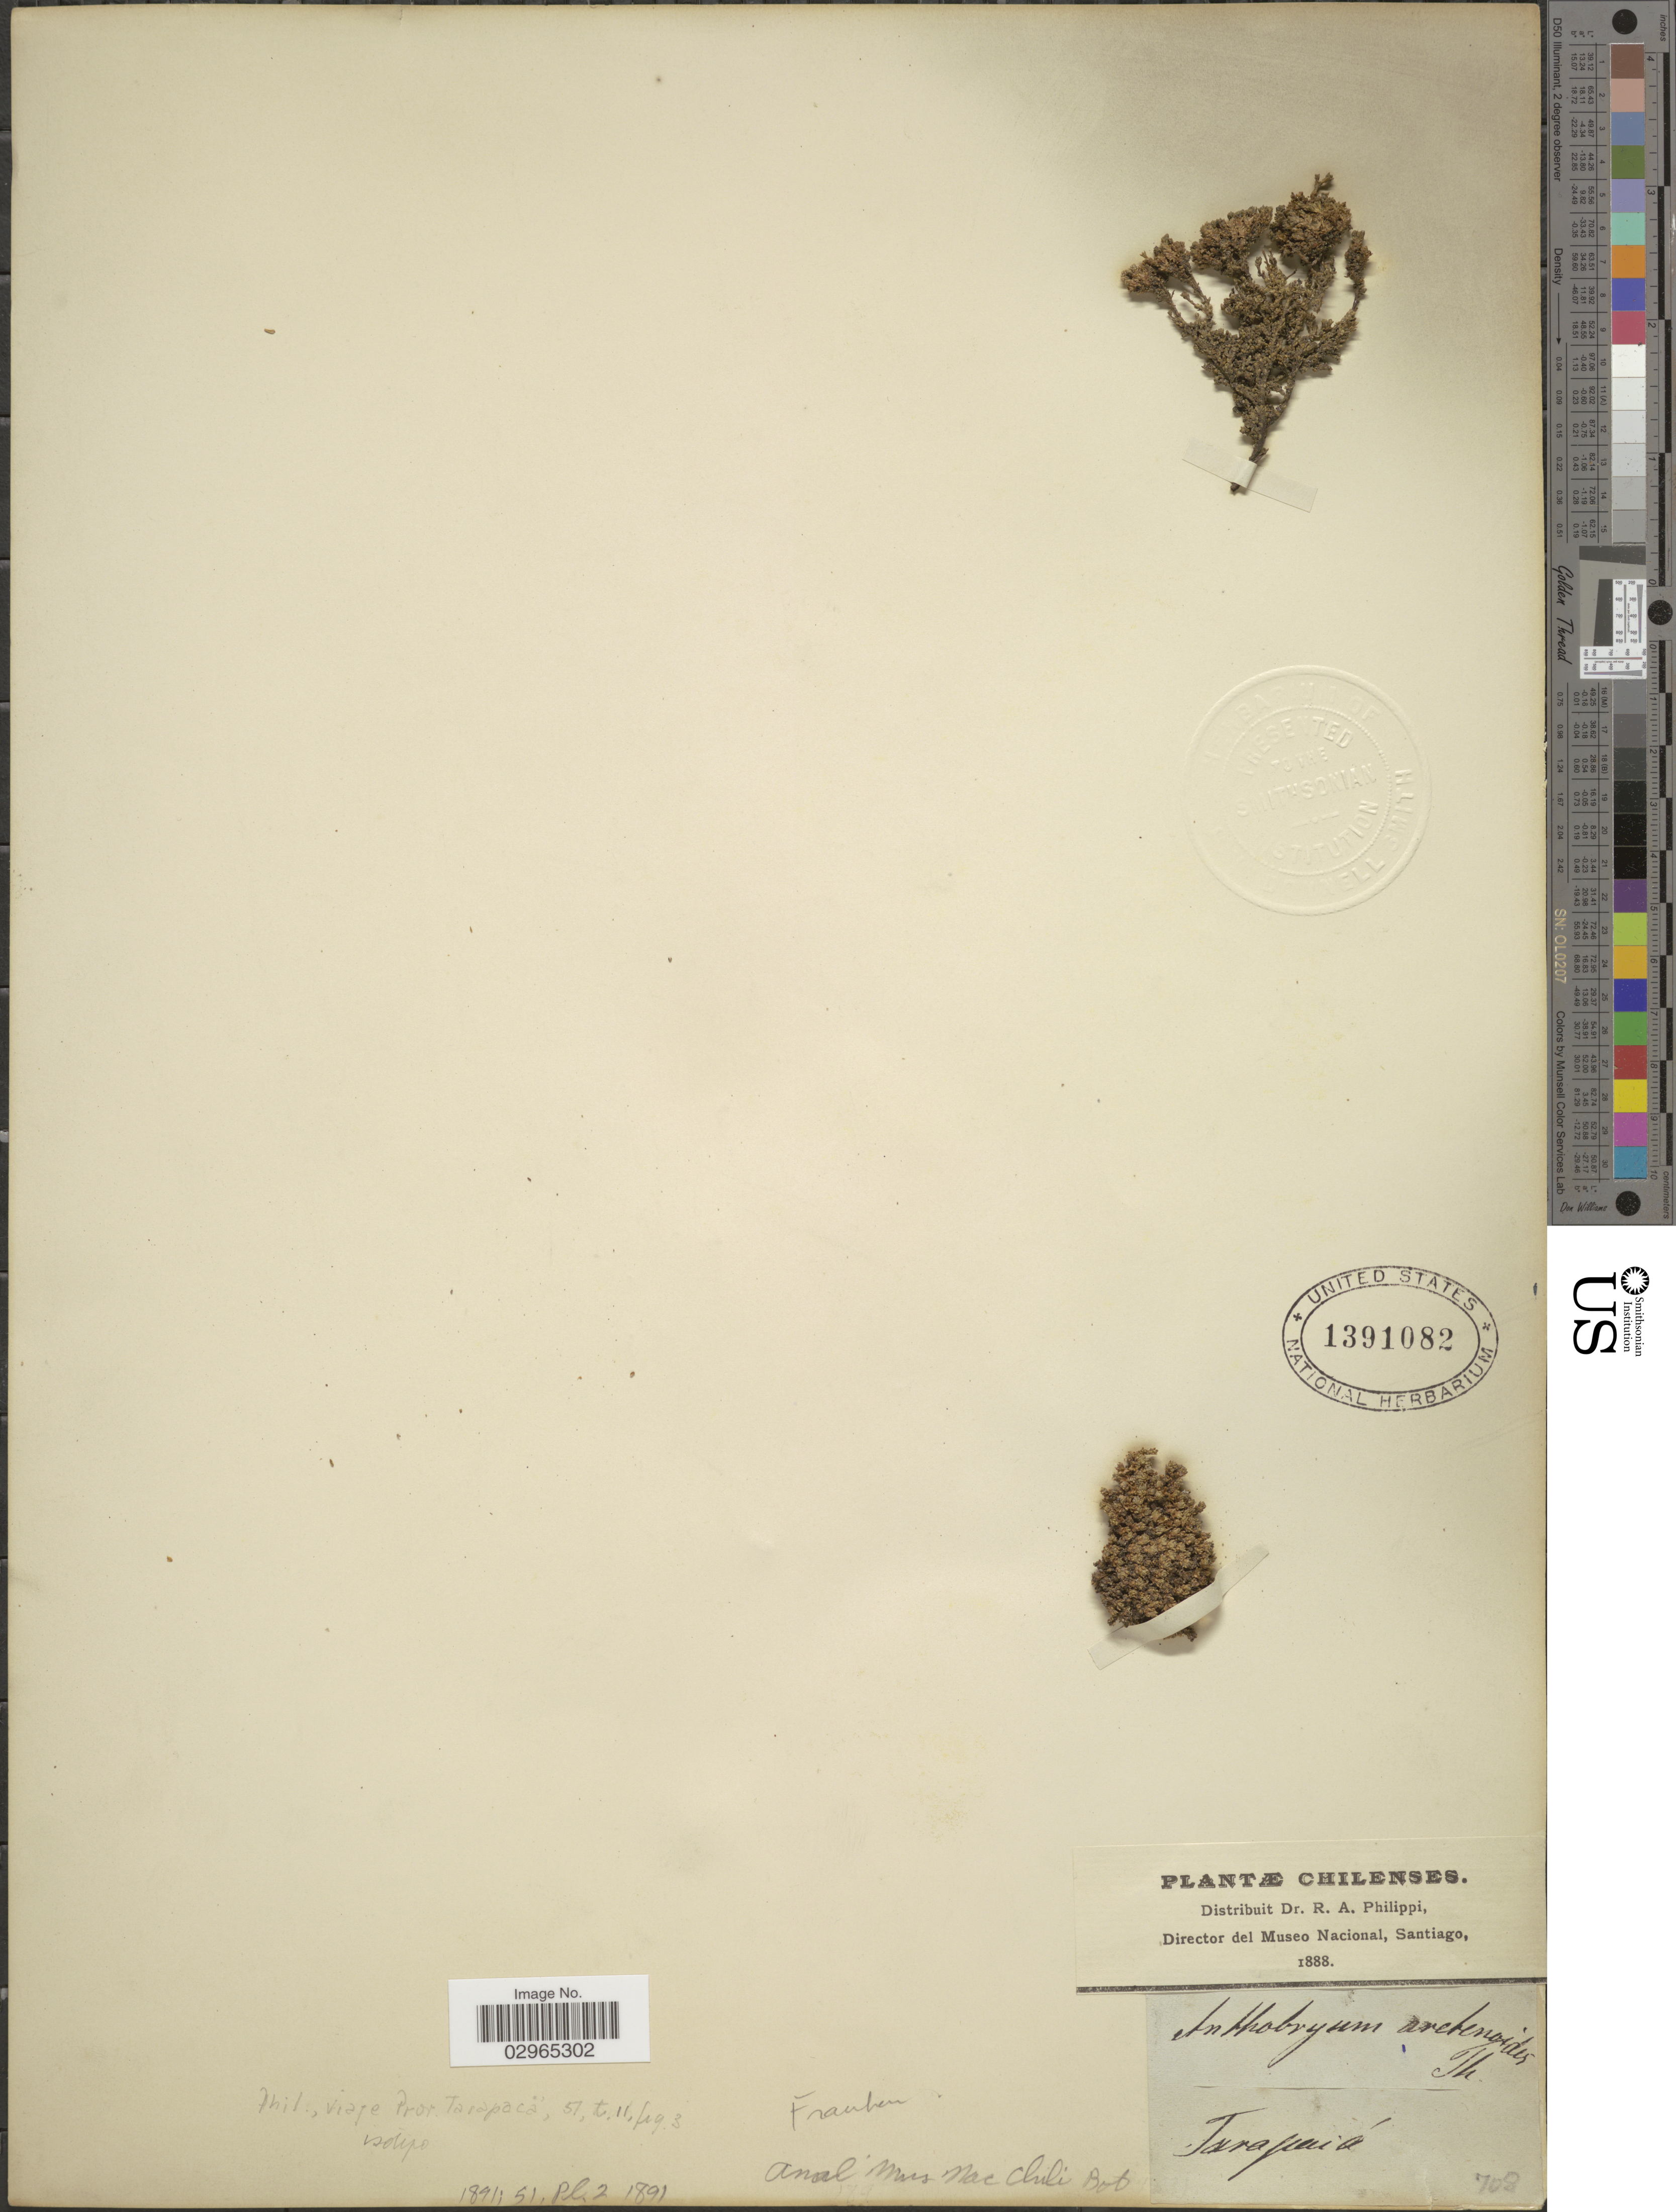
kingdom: Plantae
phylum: Tracheophyta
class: Magnoliopsida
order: Caryophyllales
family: Frankeniaceae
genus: Anthobryum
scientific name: Anthobryum aretioides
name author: Phil.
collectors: R. A. Philippi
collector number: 708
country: Chile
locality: Taraquiá.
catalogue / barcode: US 1391082